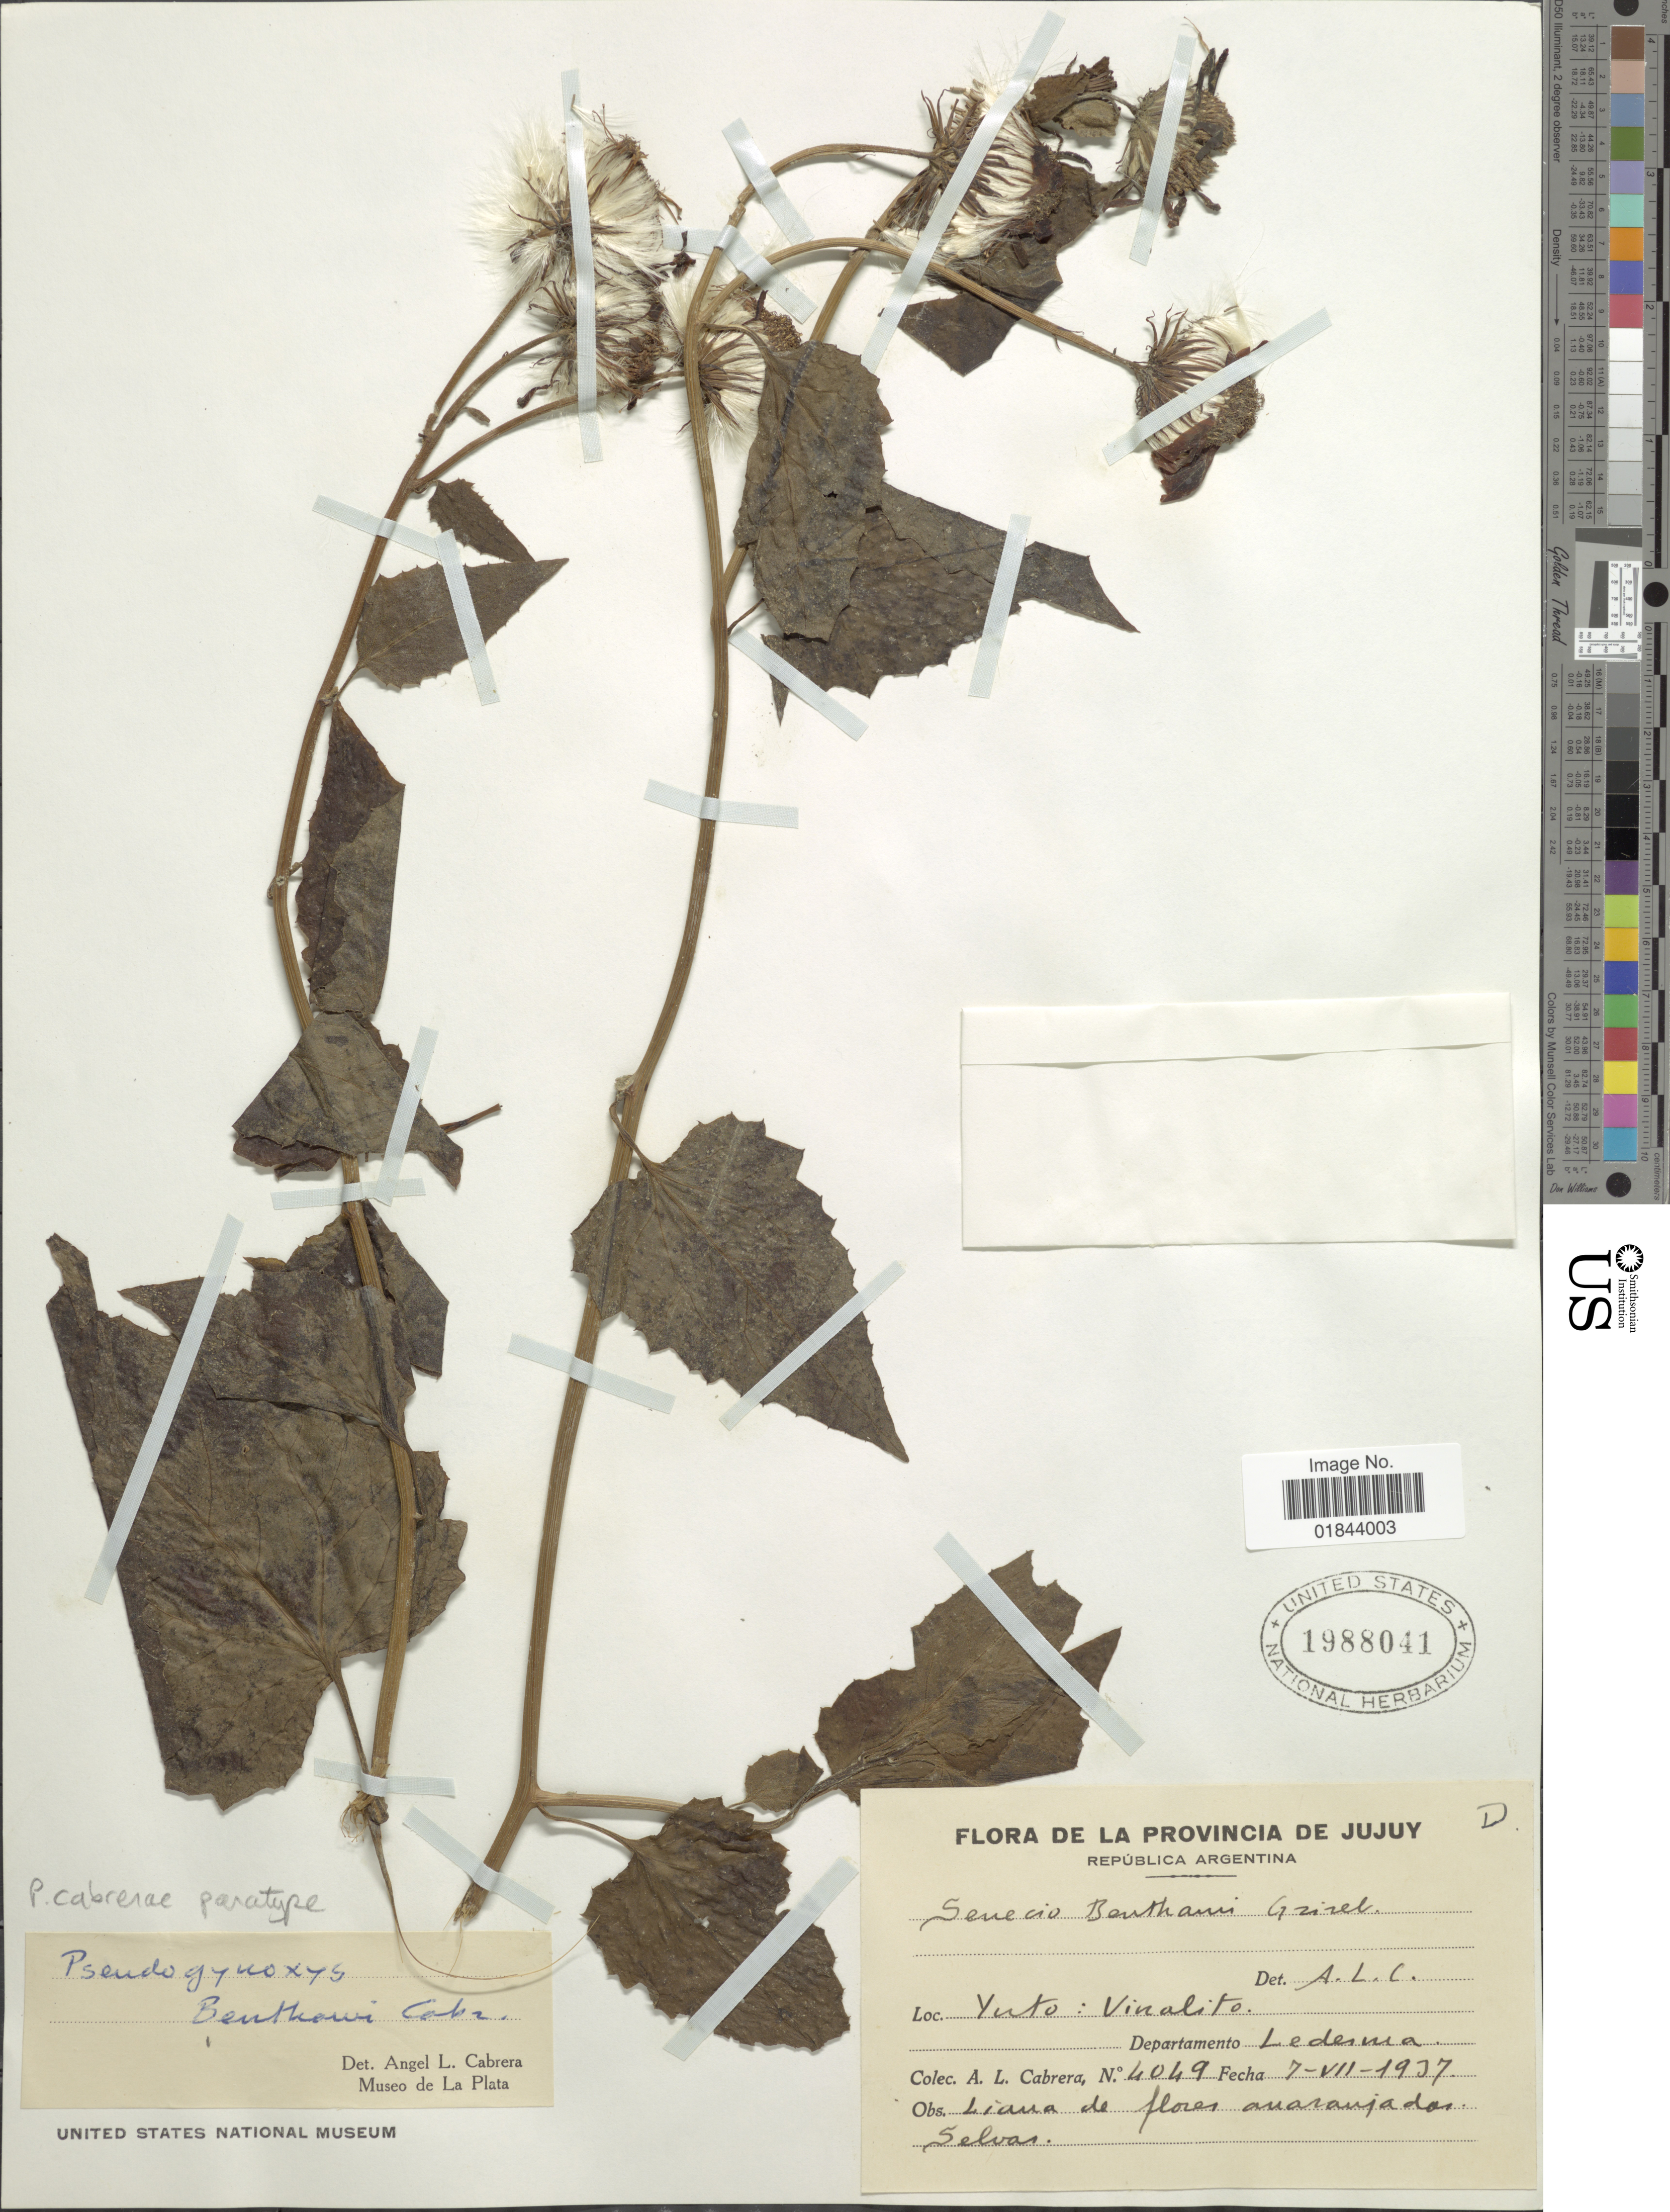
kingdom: Plantae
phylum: Tracheophyta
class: Magnoliopsida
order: Asterales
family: Asteraceae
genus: Pseudogynoxys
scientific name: Pseudogynoxys cabrerae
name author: H. Rob. & Cuatrec.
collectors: A. L. Cabrera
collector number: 4049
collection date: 1937-07-07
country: Argentina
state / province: Jujuy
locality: Republica Argentina, Yuto: Vinalito, Departamento Ledesma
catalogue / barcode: US 1988041